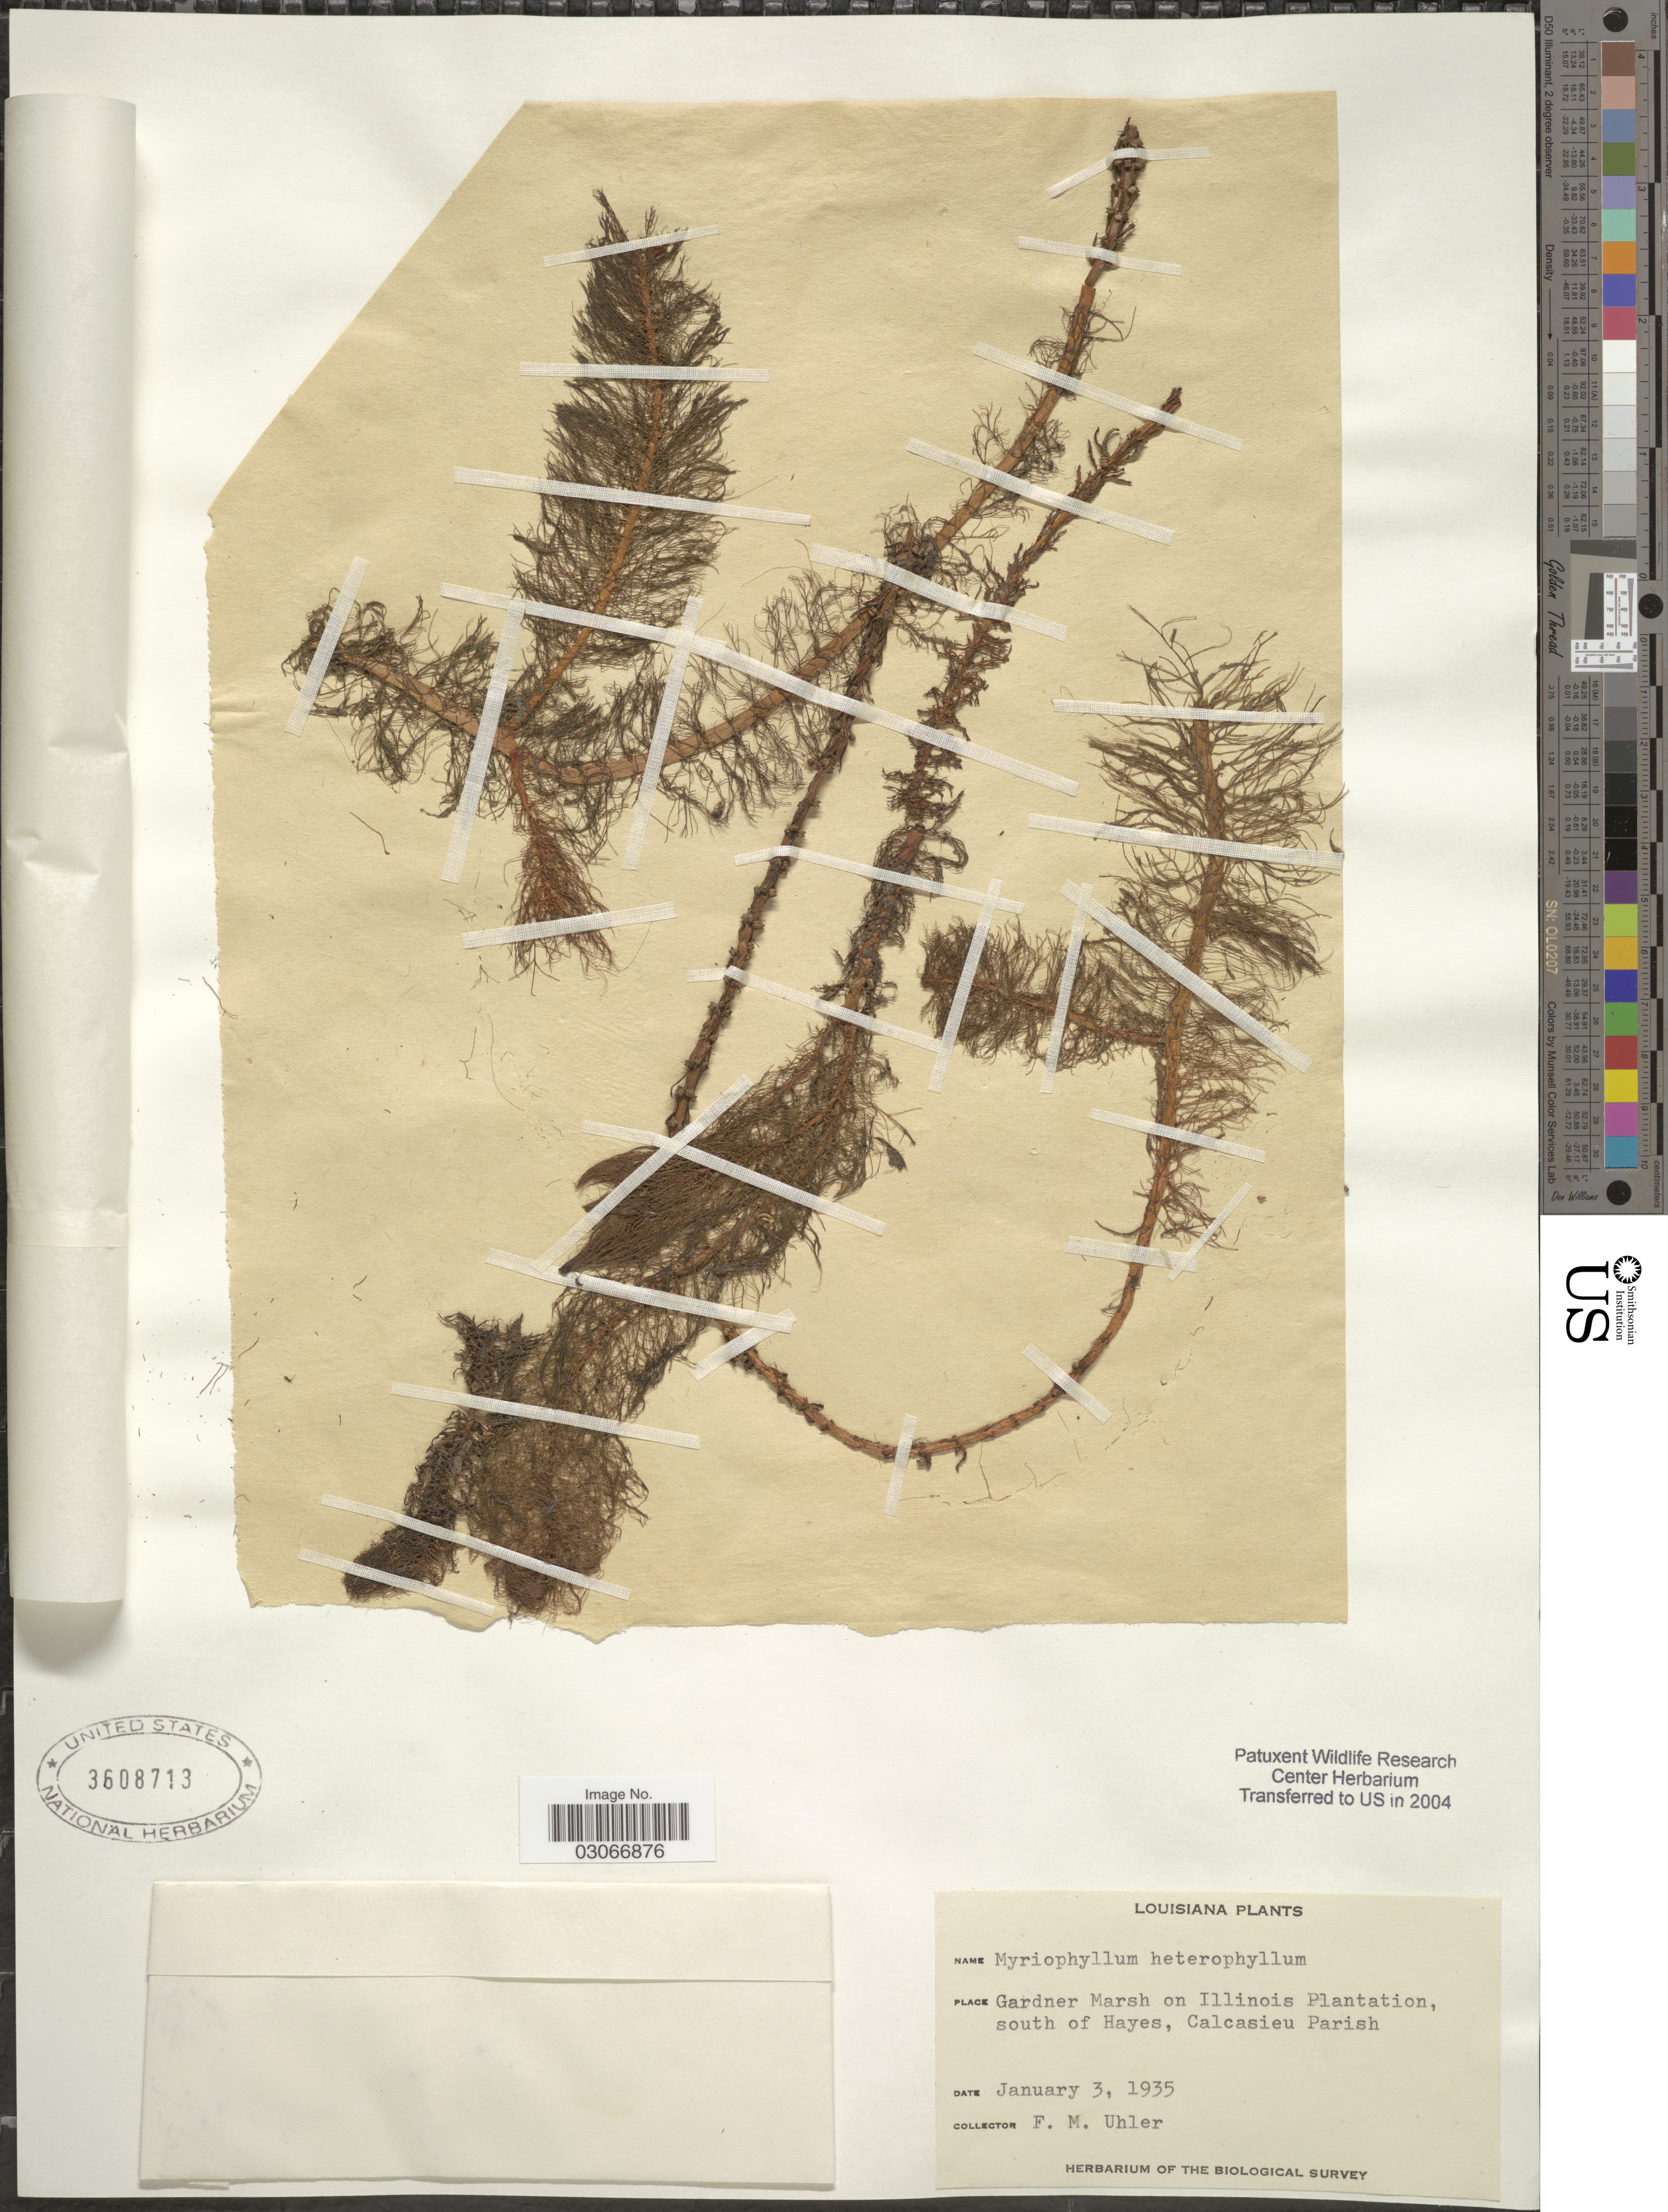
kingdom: Plantae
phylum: Tracheophyta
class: Magnoliopsida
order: Saxifragales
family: Haloragaceae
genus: Myriophyllum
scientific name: Myriophyllum heterophyllum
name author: Michx.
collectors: F. M. Uhler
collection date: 1935-01-03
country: United States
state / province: Louisiana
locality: Gardner Marsh on Illinois Plantation, south of Hayes, Calcasieu Parish.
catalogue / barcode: US 3608713